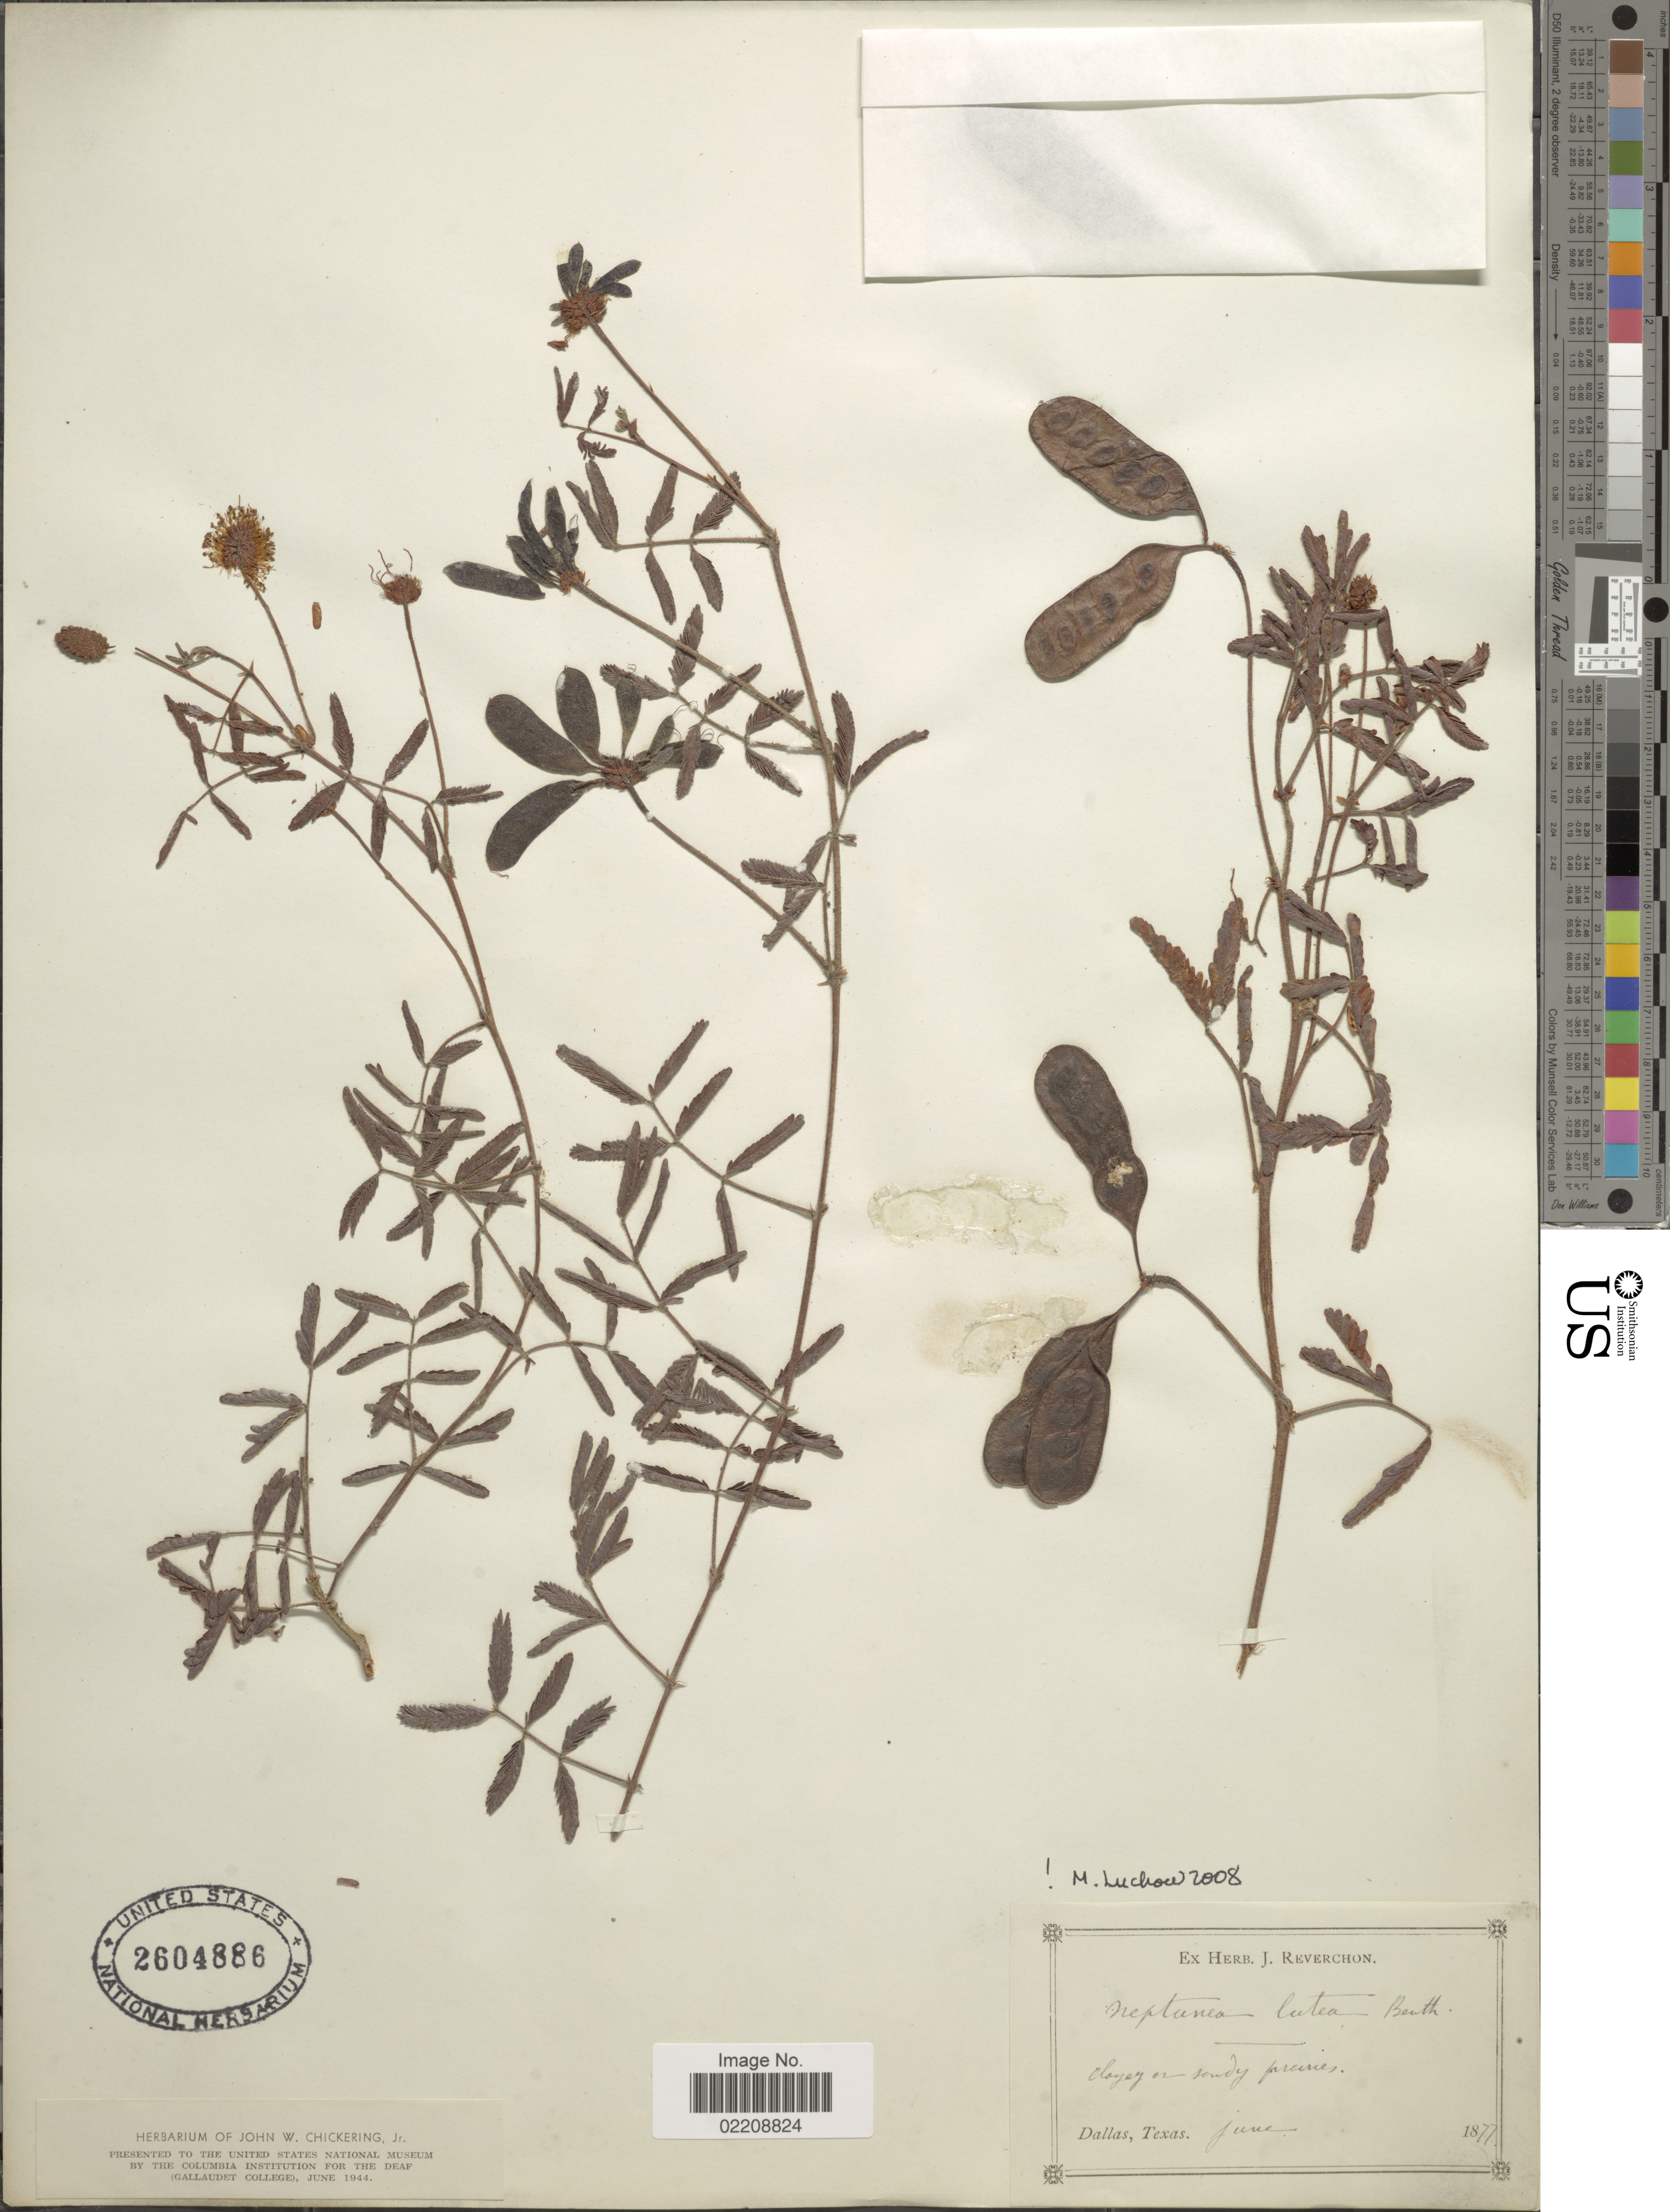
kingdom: Plantae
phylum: Tracheophyta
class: Magnoliopsida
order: Fabales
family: Fabaceae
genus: Neptunia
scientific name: Neptunia lutea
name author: (Leavenw.) Benth.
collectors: ex herb. J. Reverchon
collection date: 1877-06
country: United States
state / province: Texas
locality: Dallas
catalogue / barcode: US 2604886